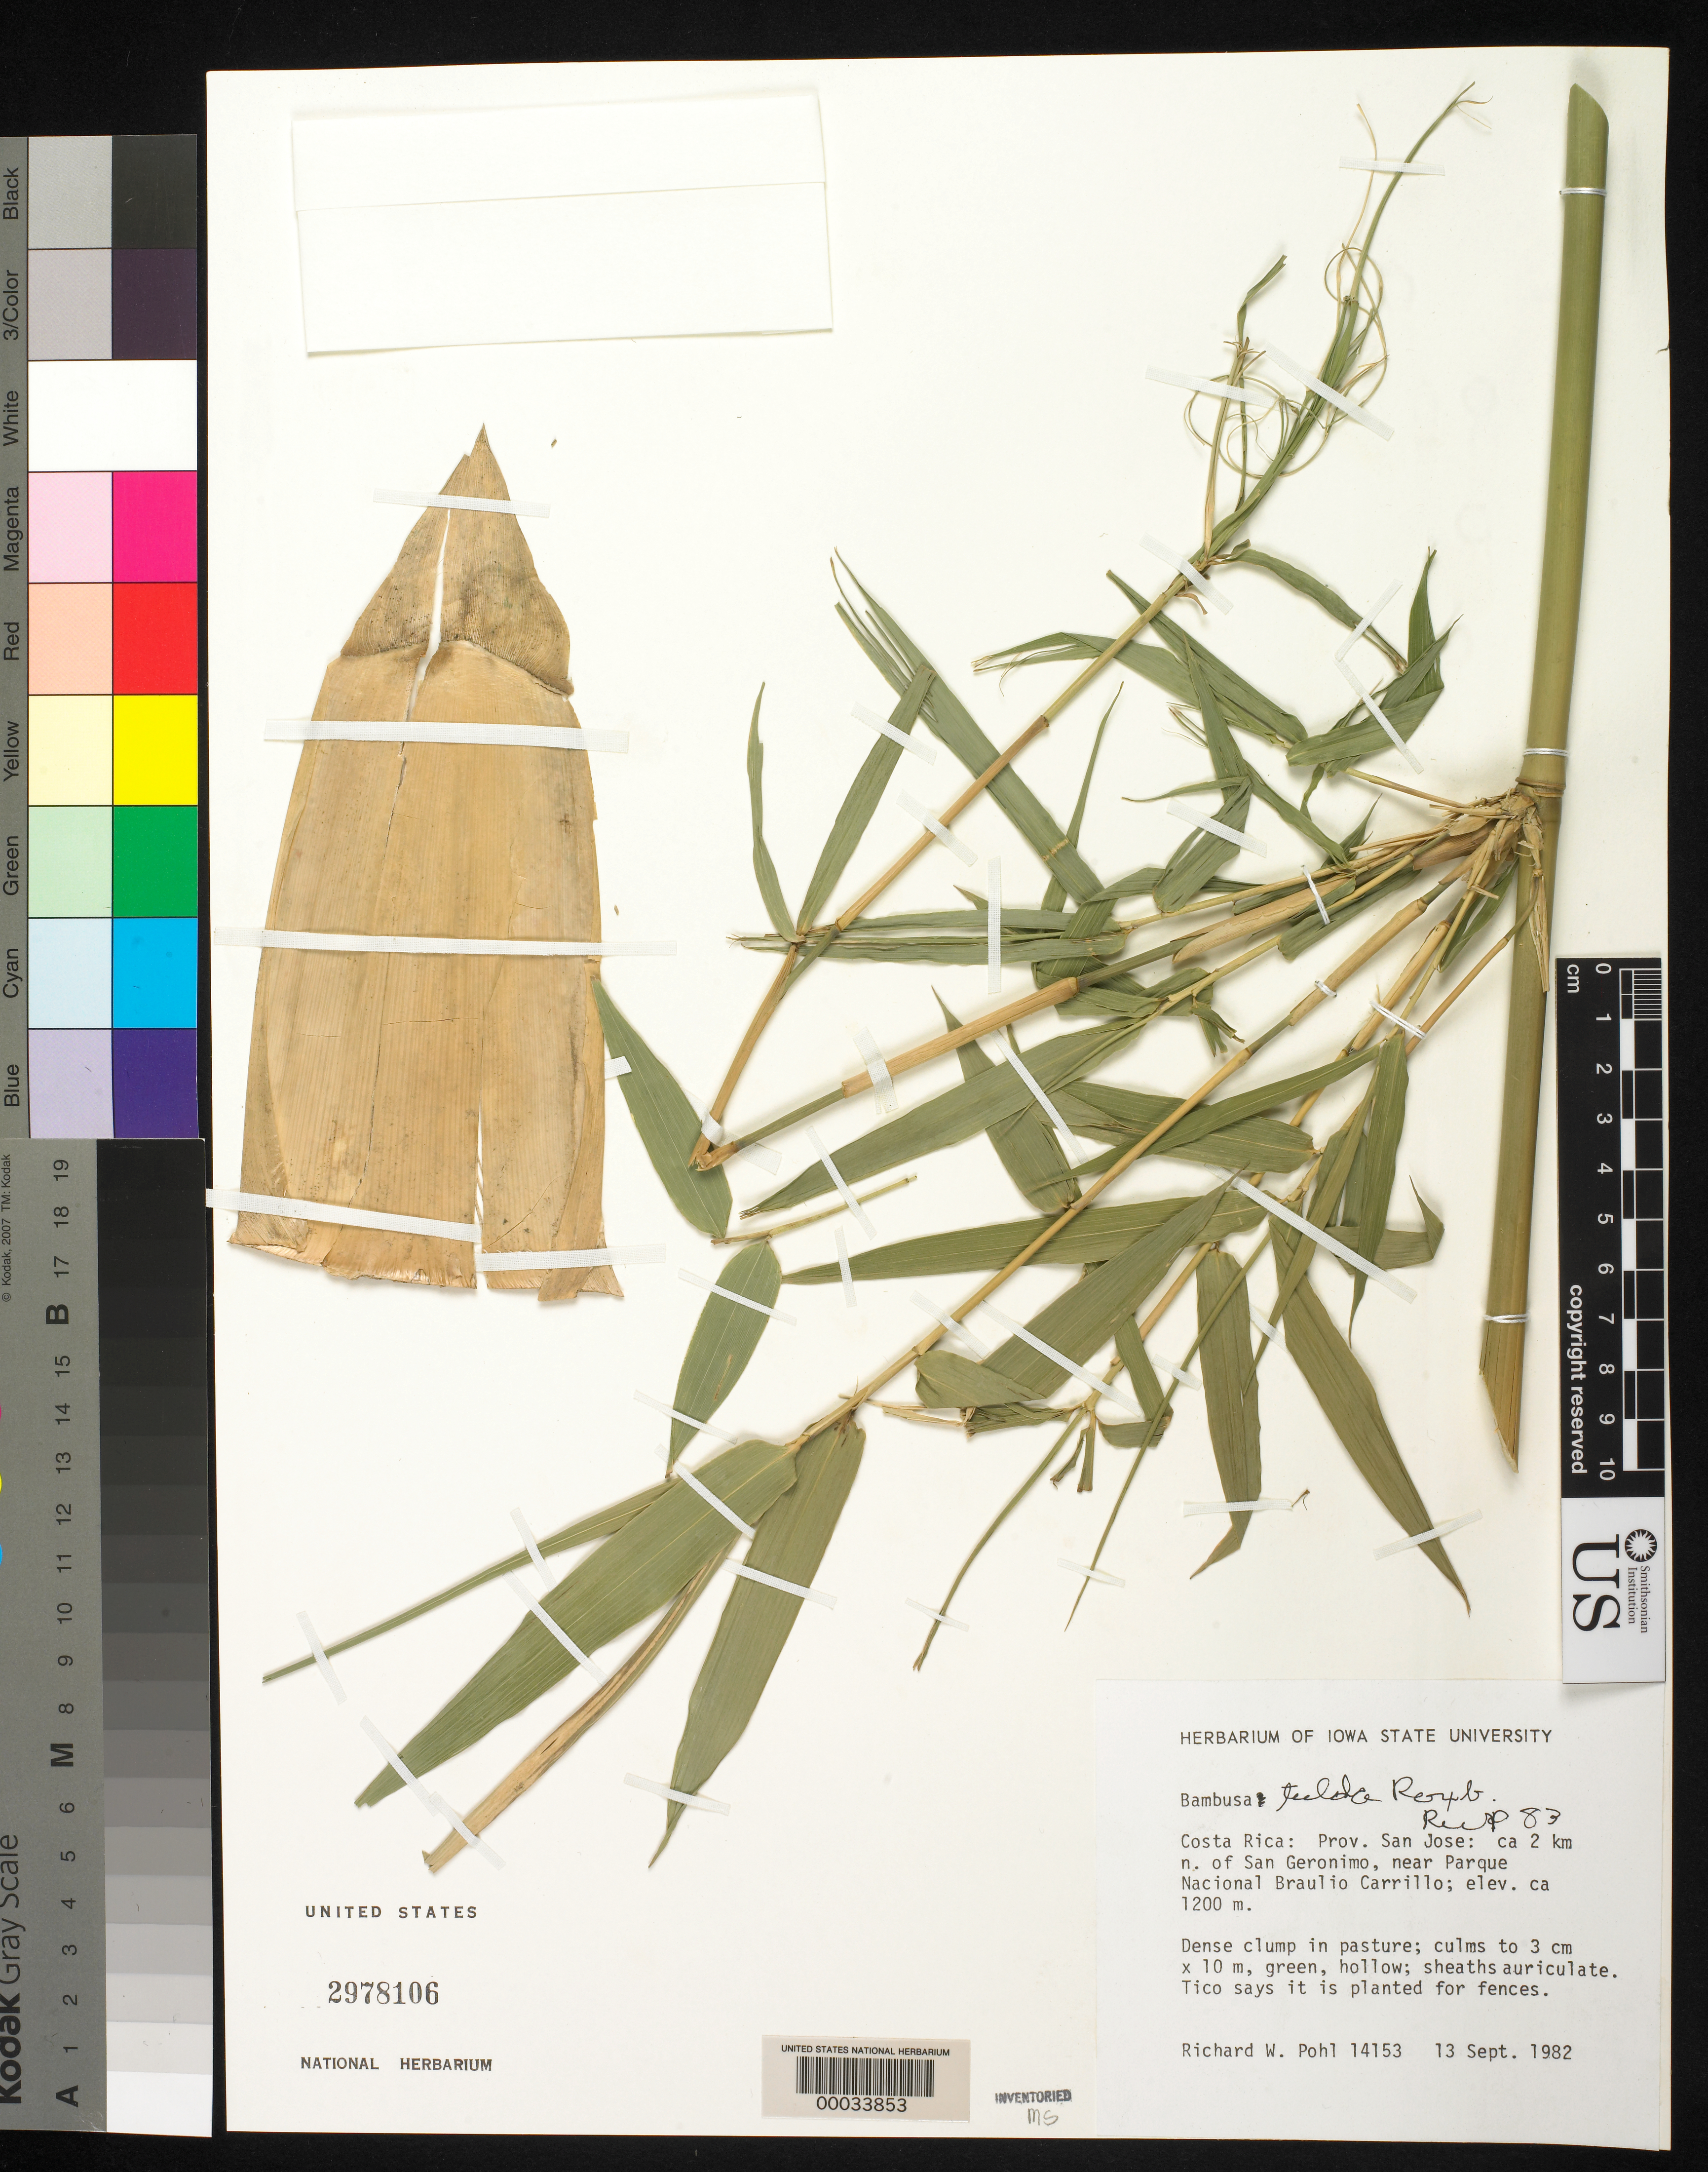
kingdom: Plantae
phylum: Tracheophyta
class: Liliopsida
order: Poales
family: Poaceae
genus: Bambusa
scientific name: Bambusa tulda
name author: Roxb.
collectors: R. W. Pohl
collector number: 14153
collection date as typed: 13 Sep 1982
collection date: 1982-09-13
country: Costa Rica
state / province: San José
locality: San geronimo, parque nacional braulio carrillo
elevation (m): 1200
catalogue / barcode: US 2978106